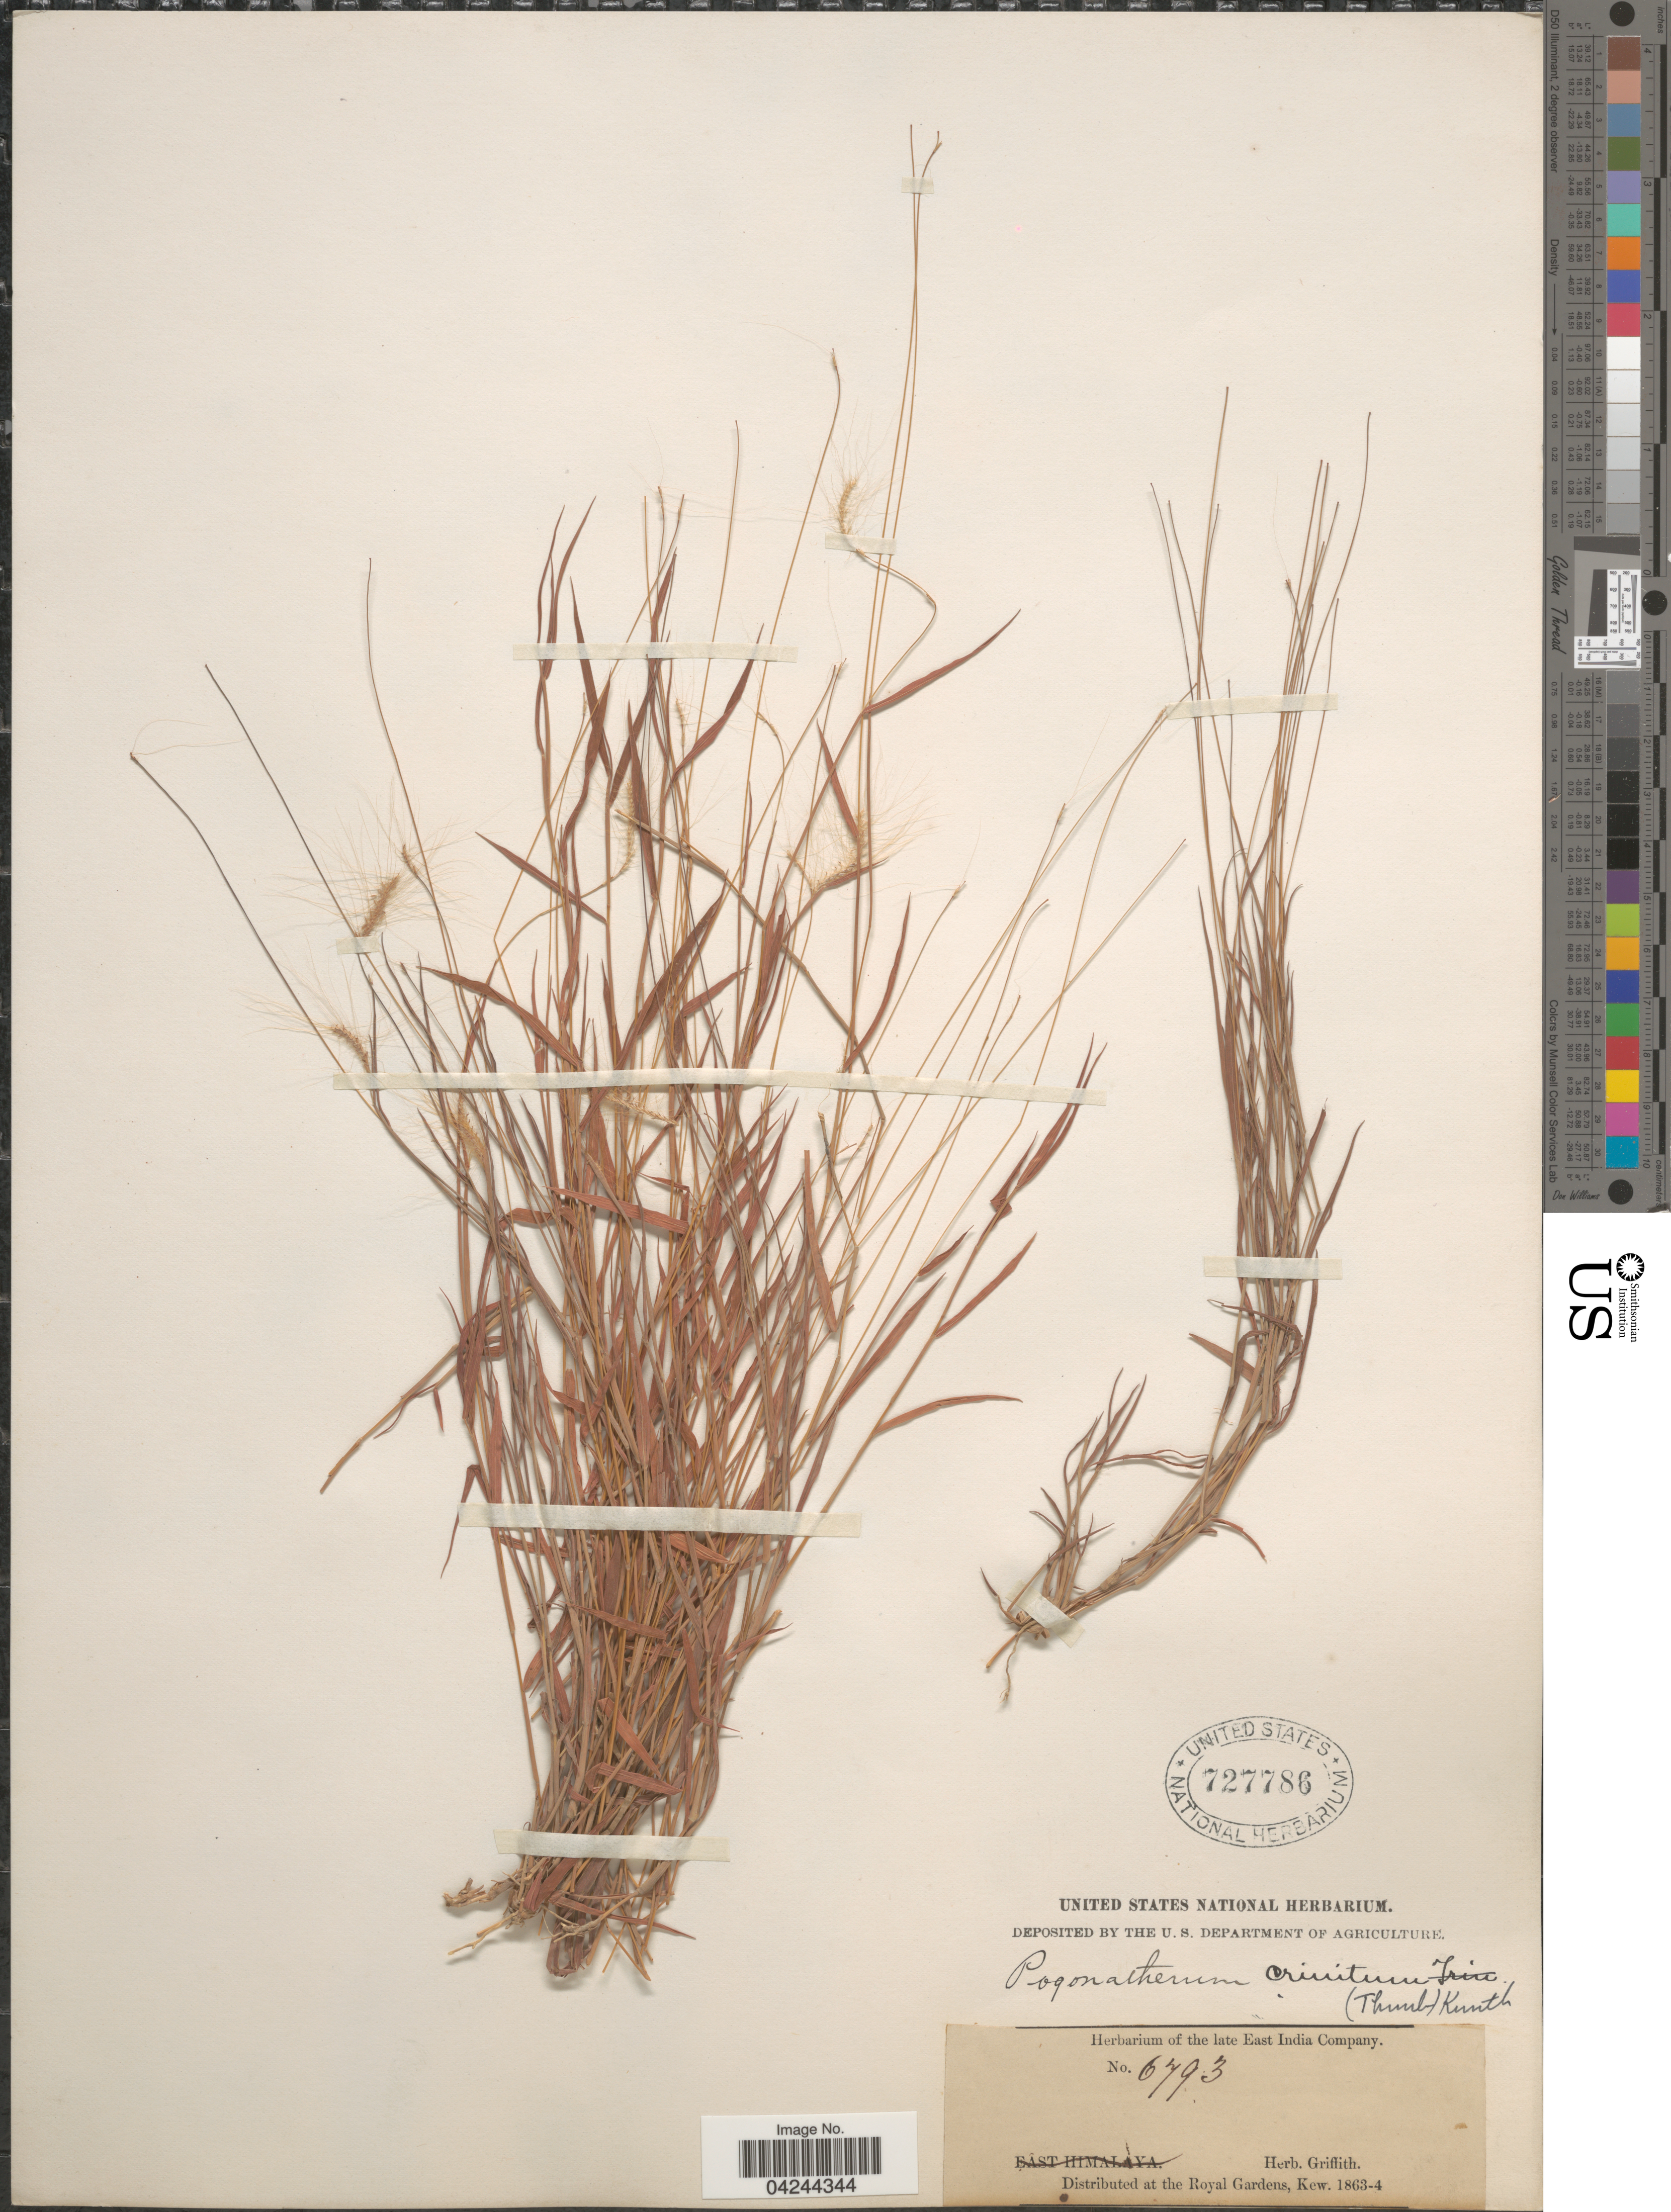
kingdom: Plantae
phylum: Tracheophyta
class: Liliopsida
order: Poales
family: Poaceae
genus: Pogonatherum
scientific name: Pogonatherum crinitum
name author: (Thunb.) Kunth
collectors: ex herb. Griffith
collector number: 6793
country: India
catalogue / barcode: US 727786